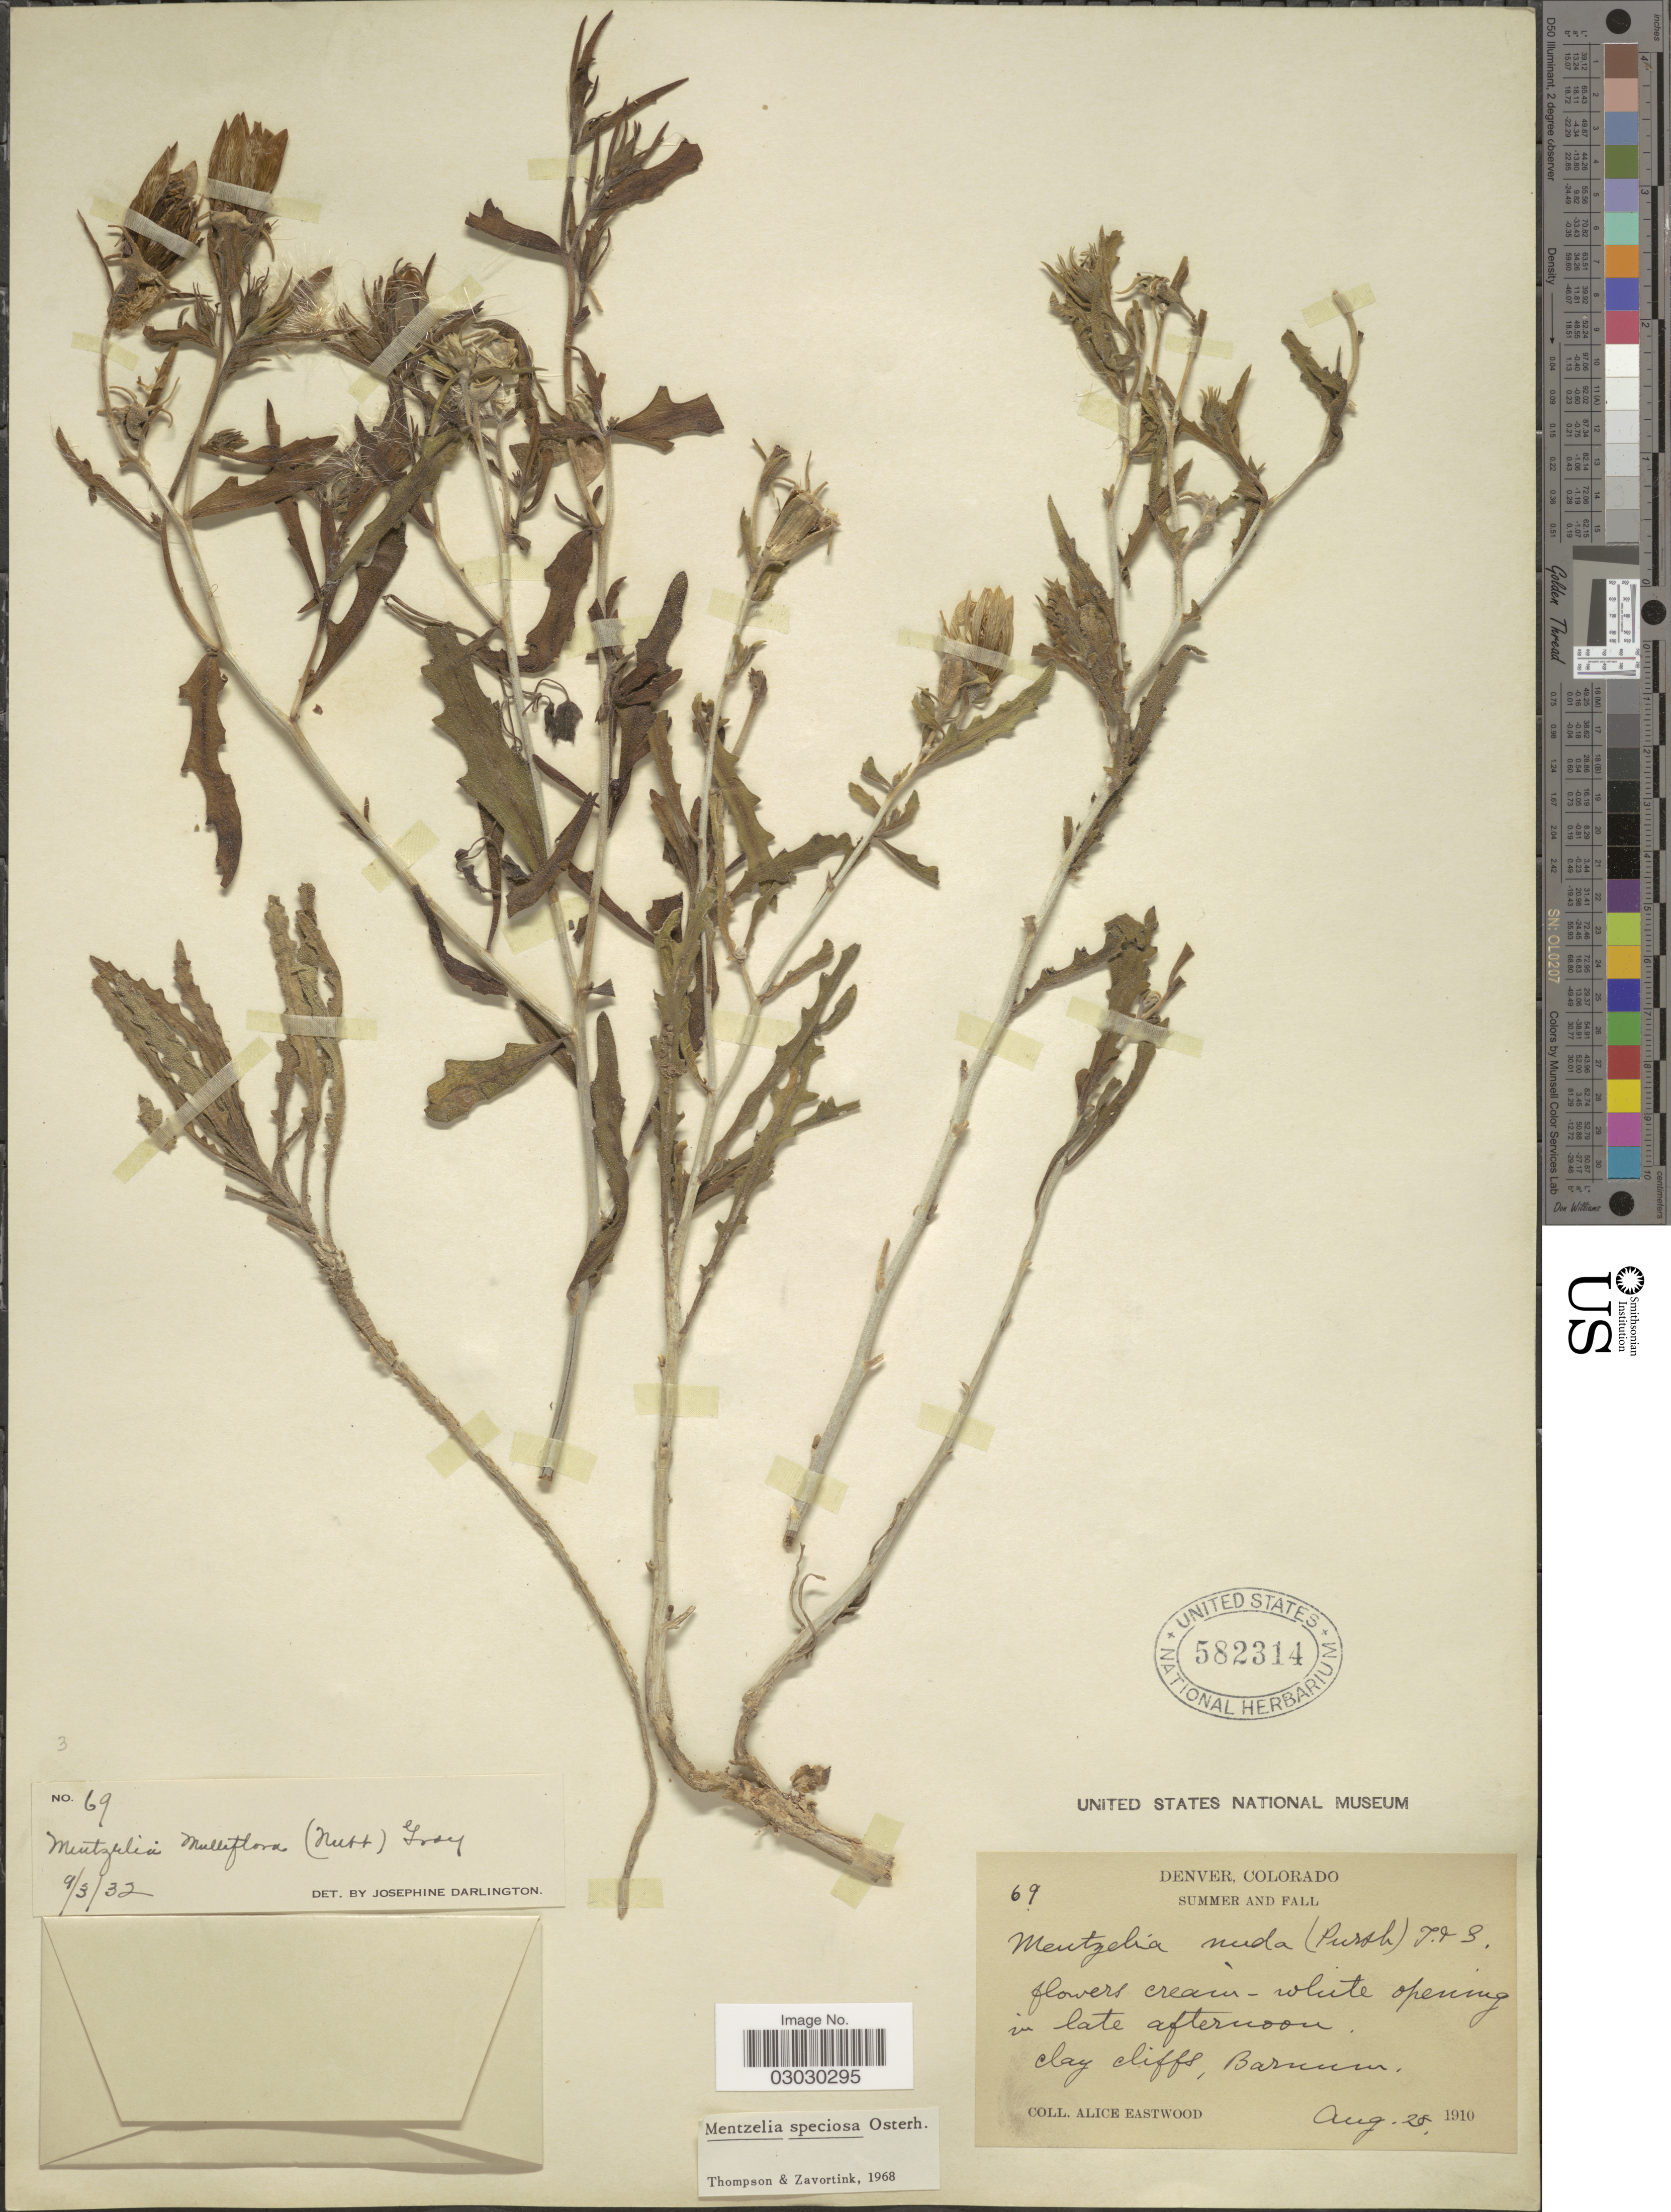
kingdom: Plantae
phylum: Tracheophyta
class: Magnoliopsida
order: Cornales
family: Loasaceae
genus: Mentzelia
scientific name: Mentzelia speciosa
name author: Osterh.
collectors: A. Eastwood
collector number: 69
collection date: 1910-08-28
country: United States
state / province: Colorado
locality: Denver, Summer and Fall, Barunin.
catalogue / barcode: US 582314